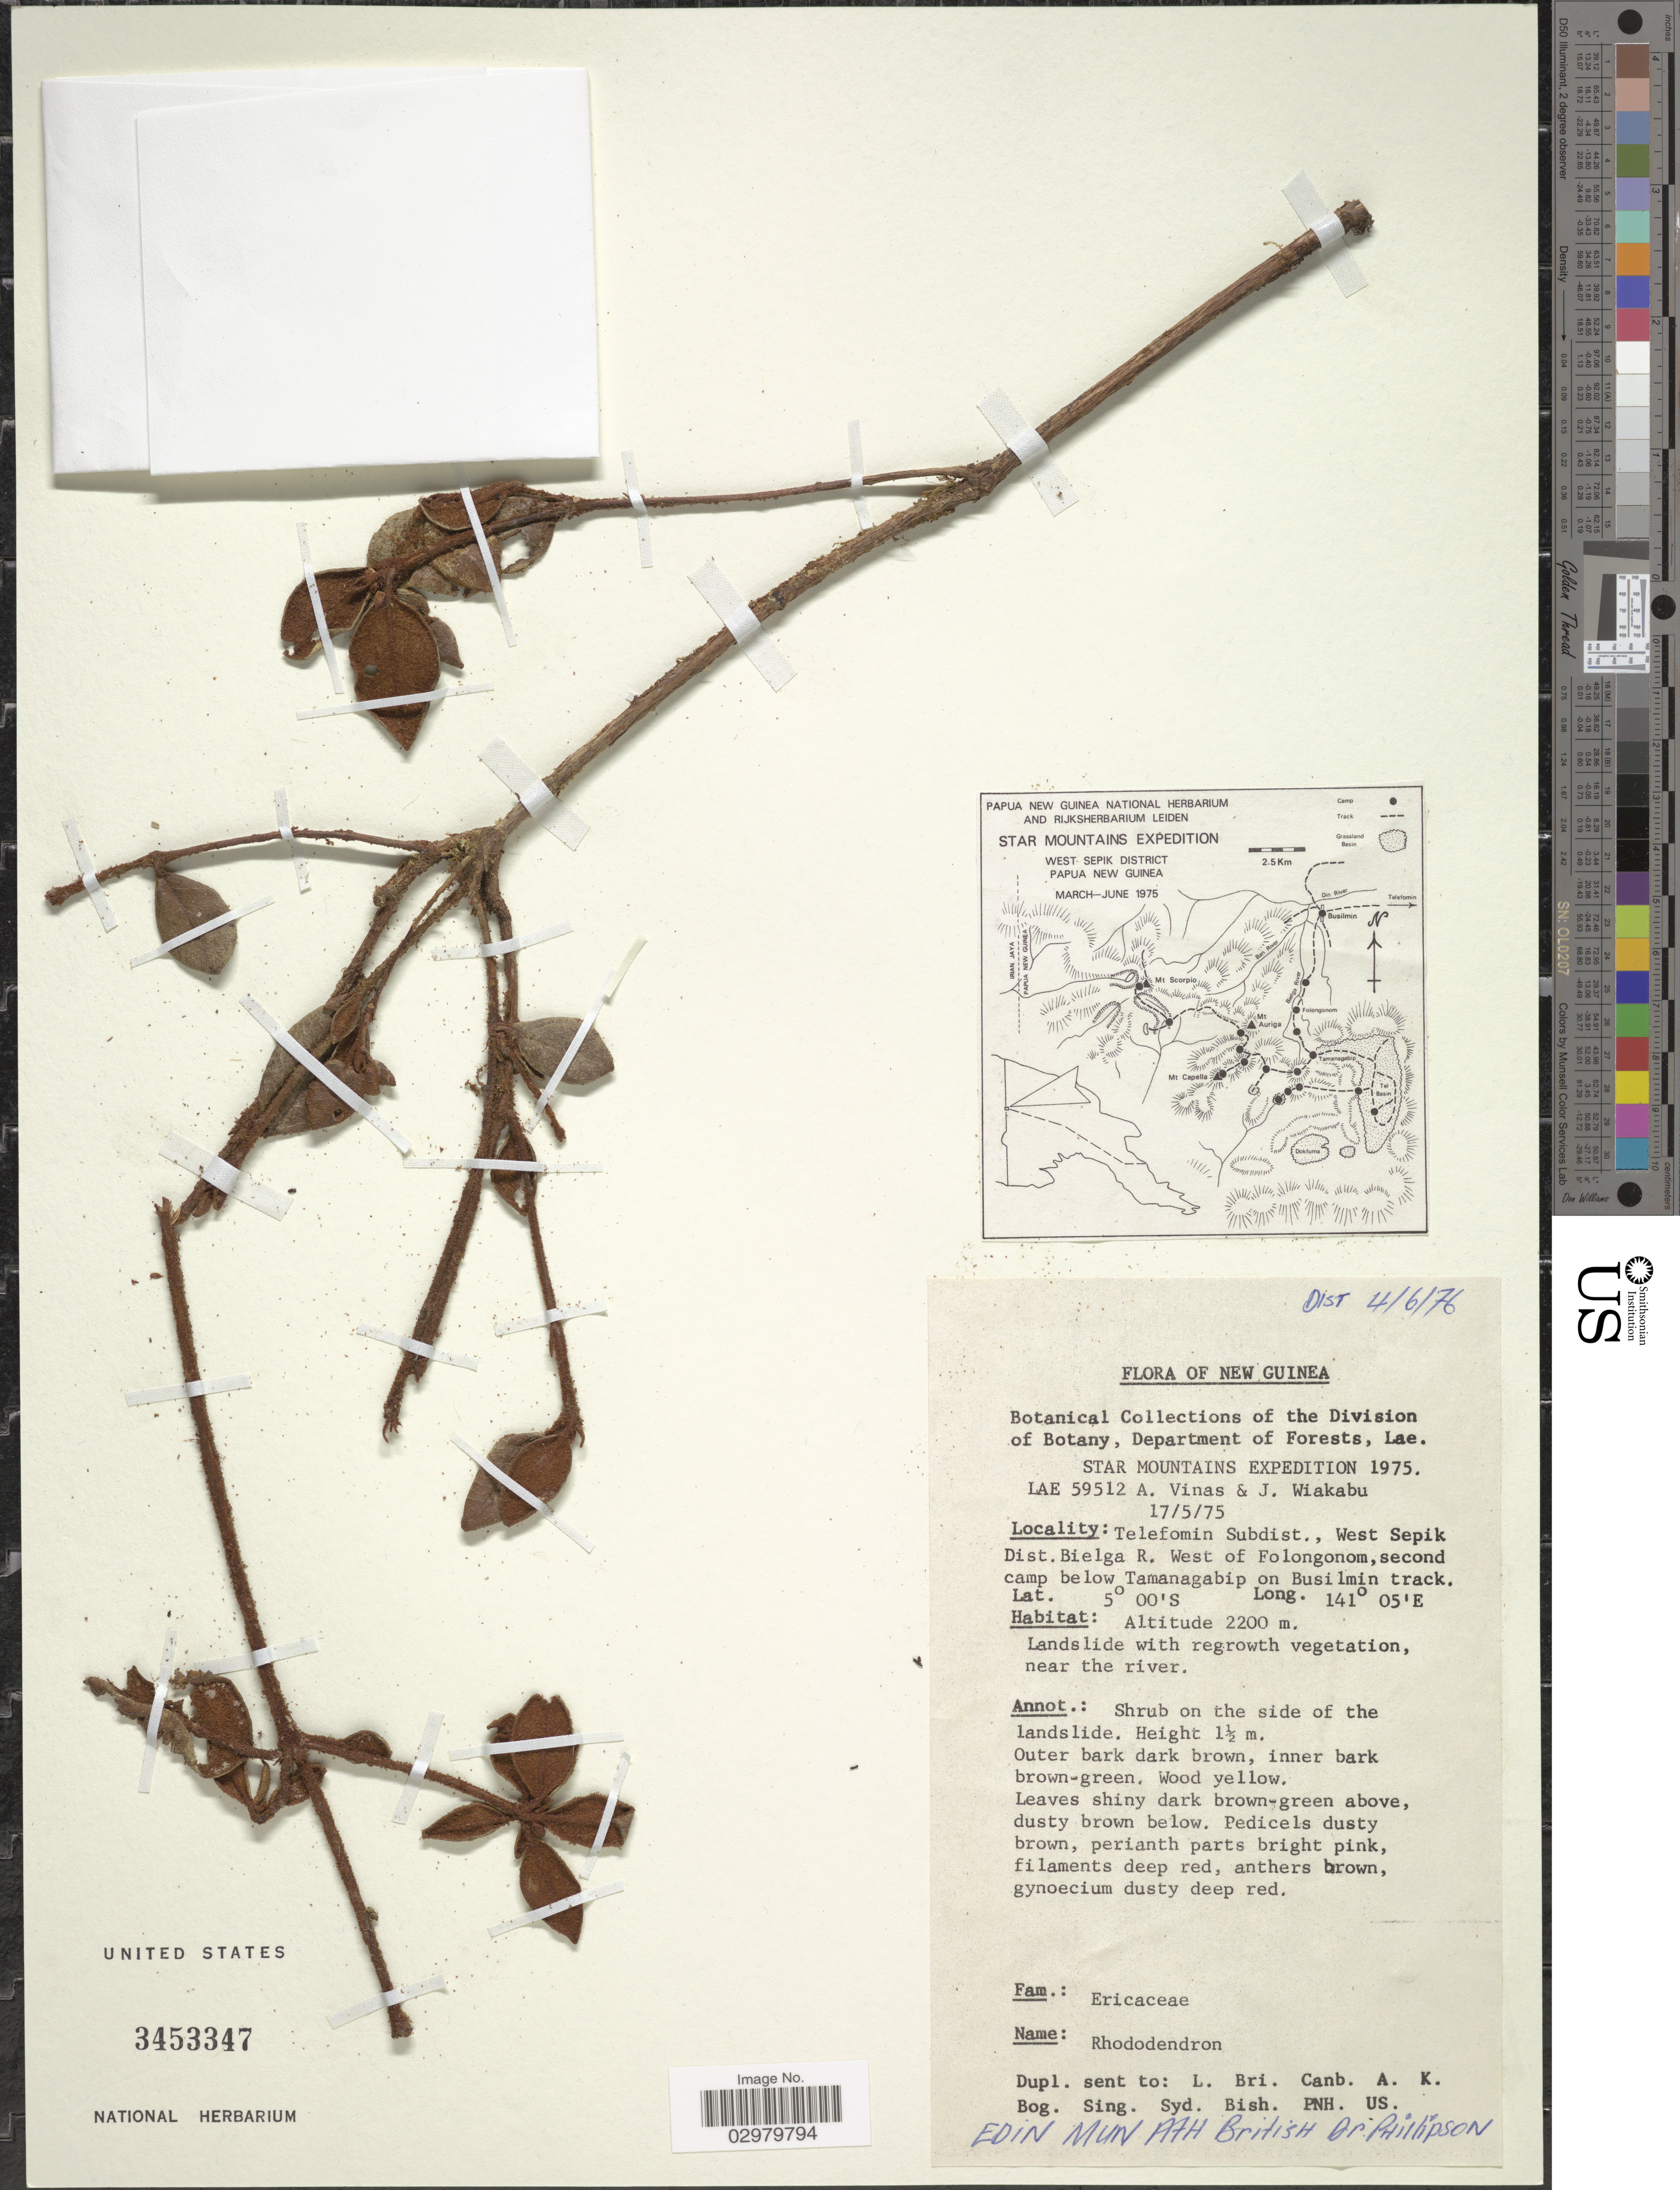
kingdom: Plantae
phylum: Tracheophyta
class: Magnoliopsida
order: Ericales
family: Ericaceae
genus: Rhododendron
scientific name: Rhododendron sp.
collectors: A. Vinas & J. Wiakabu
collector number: LAE 59512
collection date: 1975-05-17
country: Papua New Guinea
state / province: Sandaun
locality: New Guinea. Telefomin Subdist., West Sepik Dist. Bielga R. West of Folongonom, second camp below Tamanagabip on Busilmin track.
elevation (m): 2200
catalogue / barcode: US 3453347